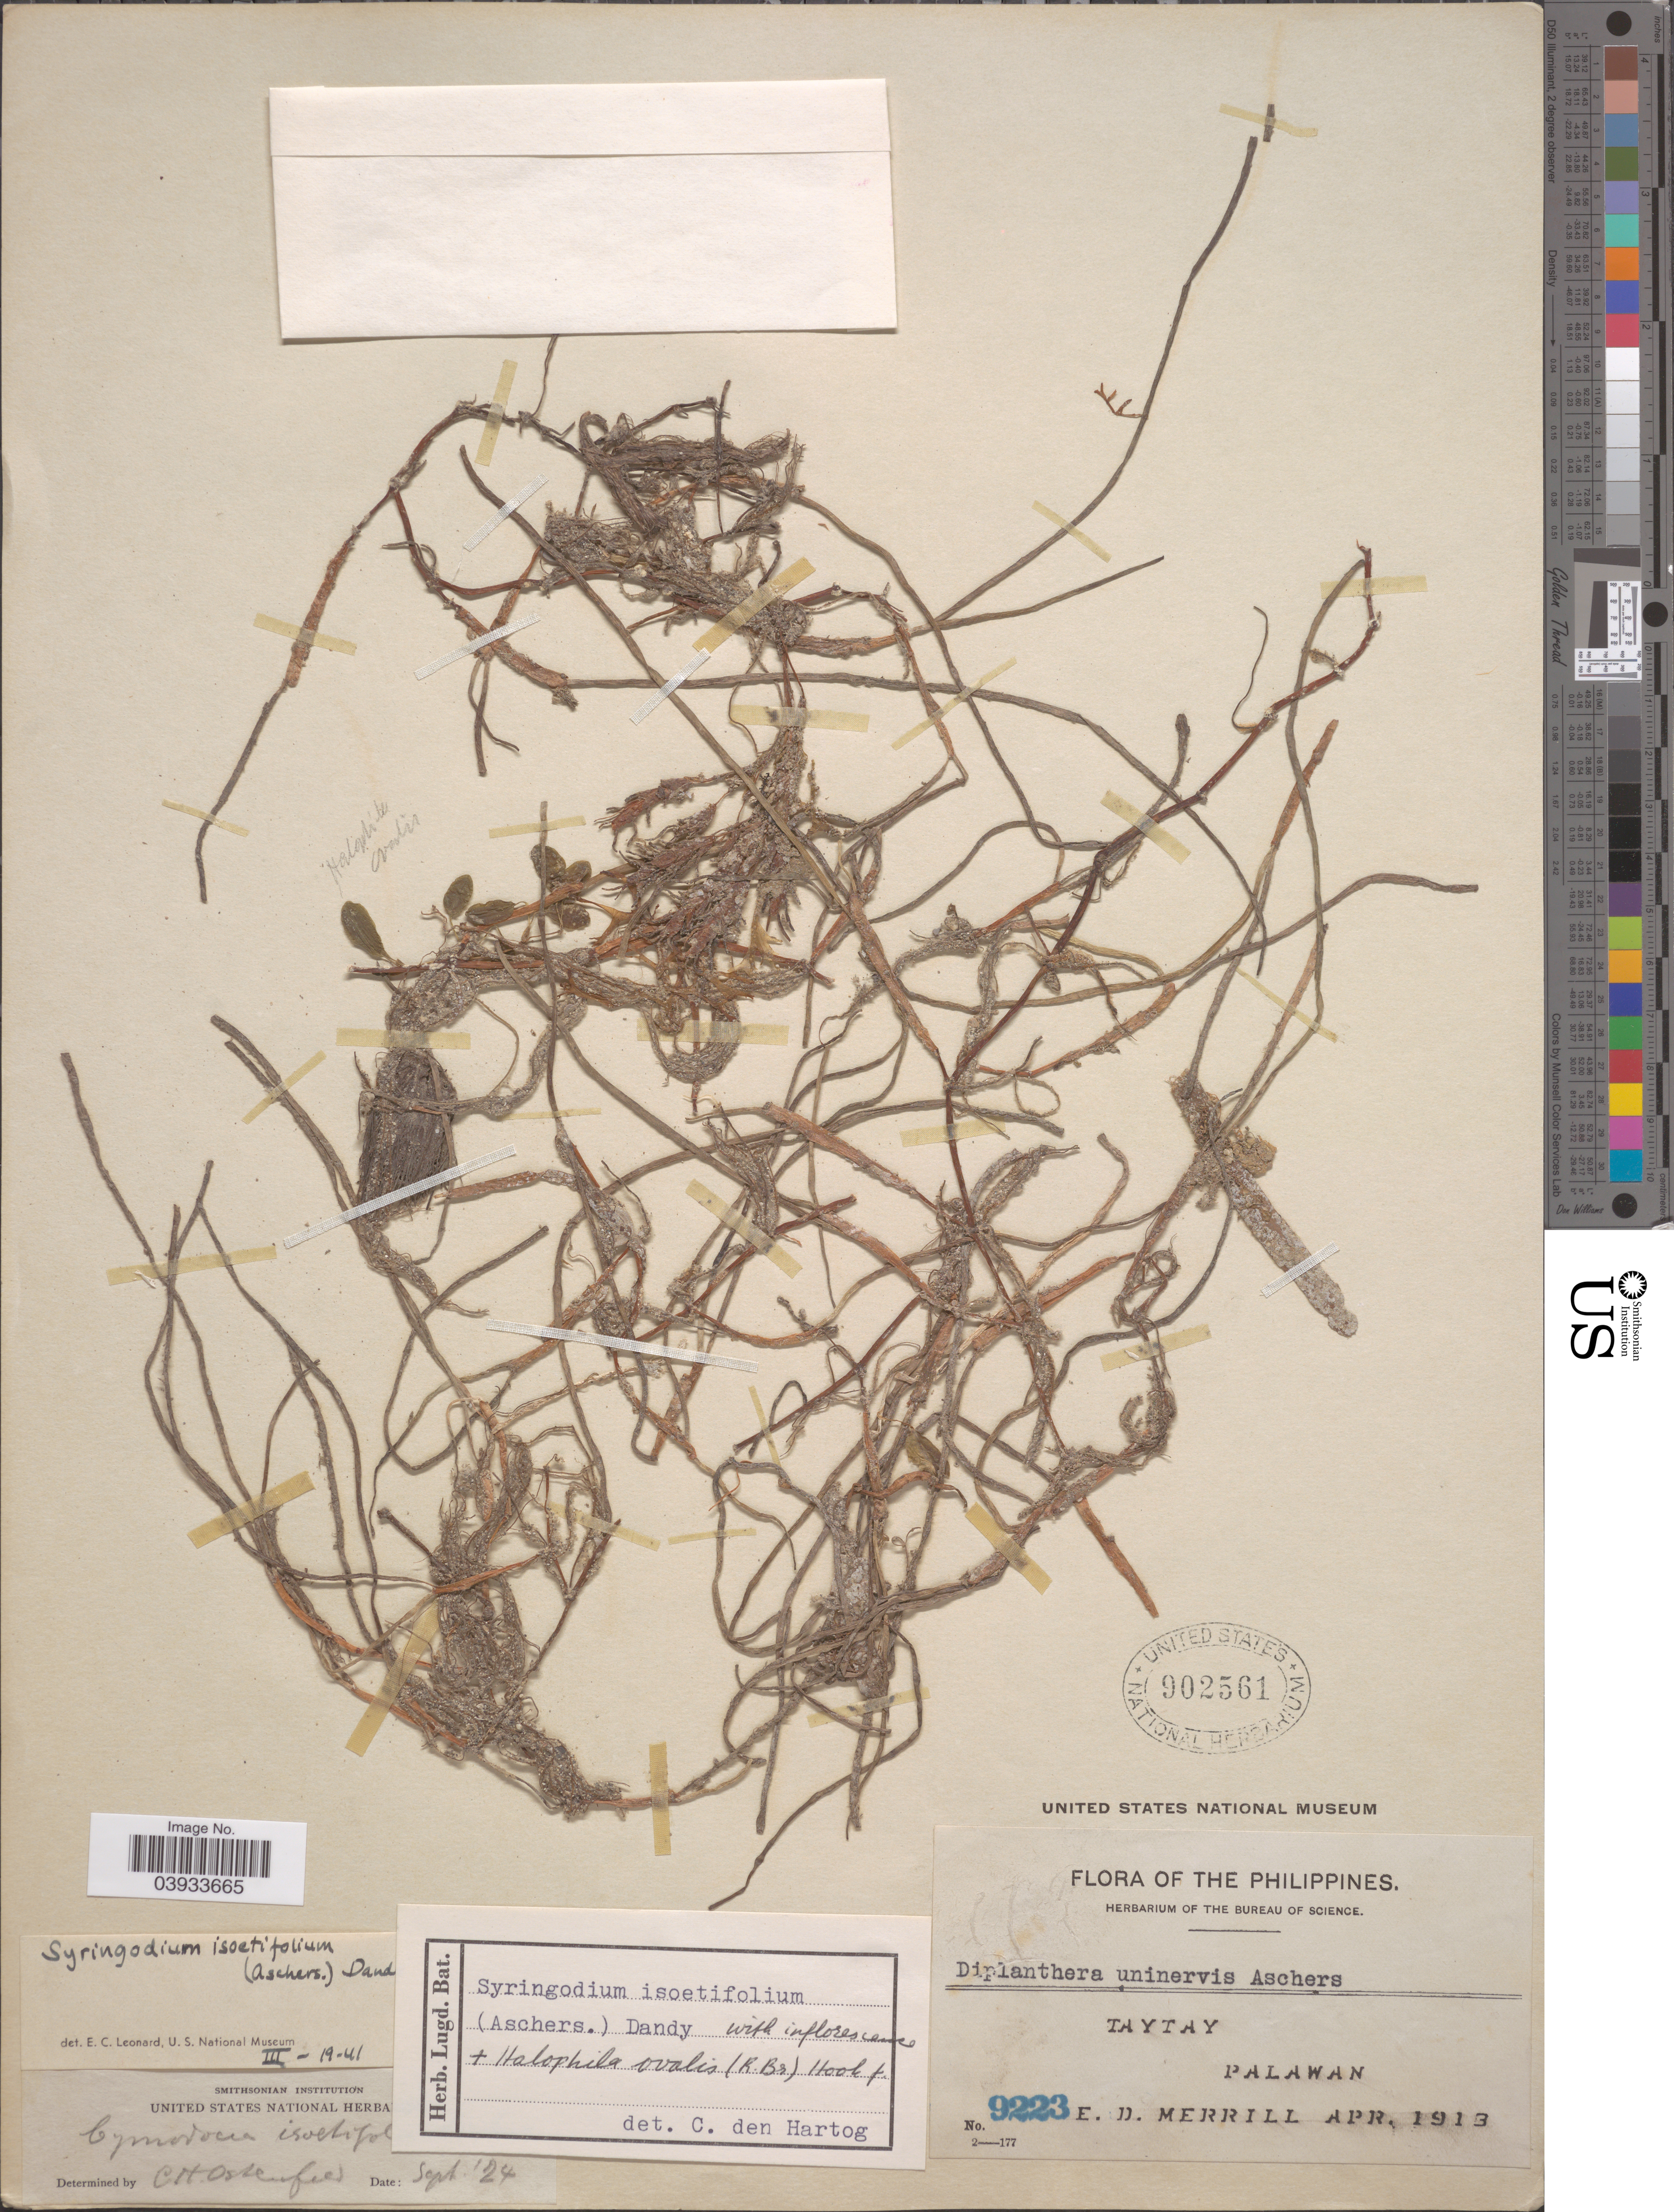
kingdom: Plantae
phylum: Tracheophyta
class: Liliopsida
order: Alismatales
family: Cymodoceaceae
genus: Syringodium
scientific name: Syringodium isoetifolium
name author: (Asch.) Dandy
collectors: E. D. Merrill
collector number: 9223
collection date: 1913-04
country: Philippines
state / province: Mimaropa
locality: Taytay. Palawan.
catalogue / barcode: US 902561